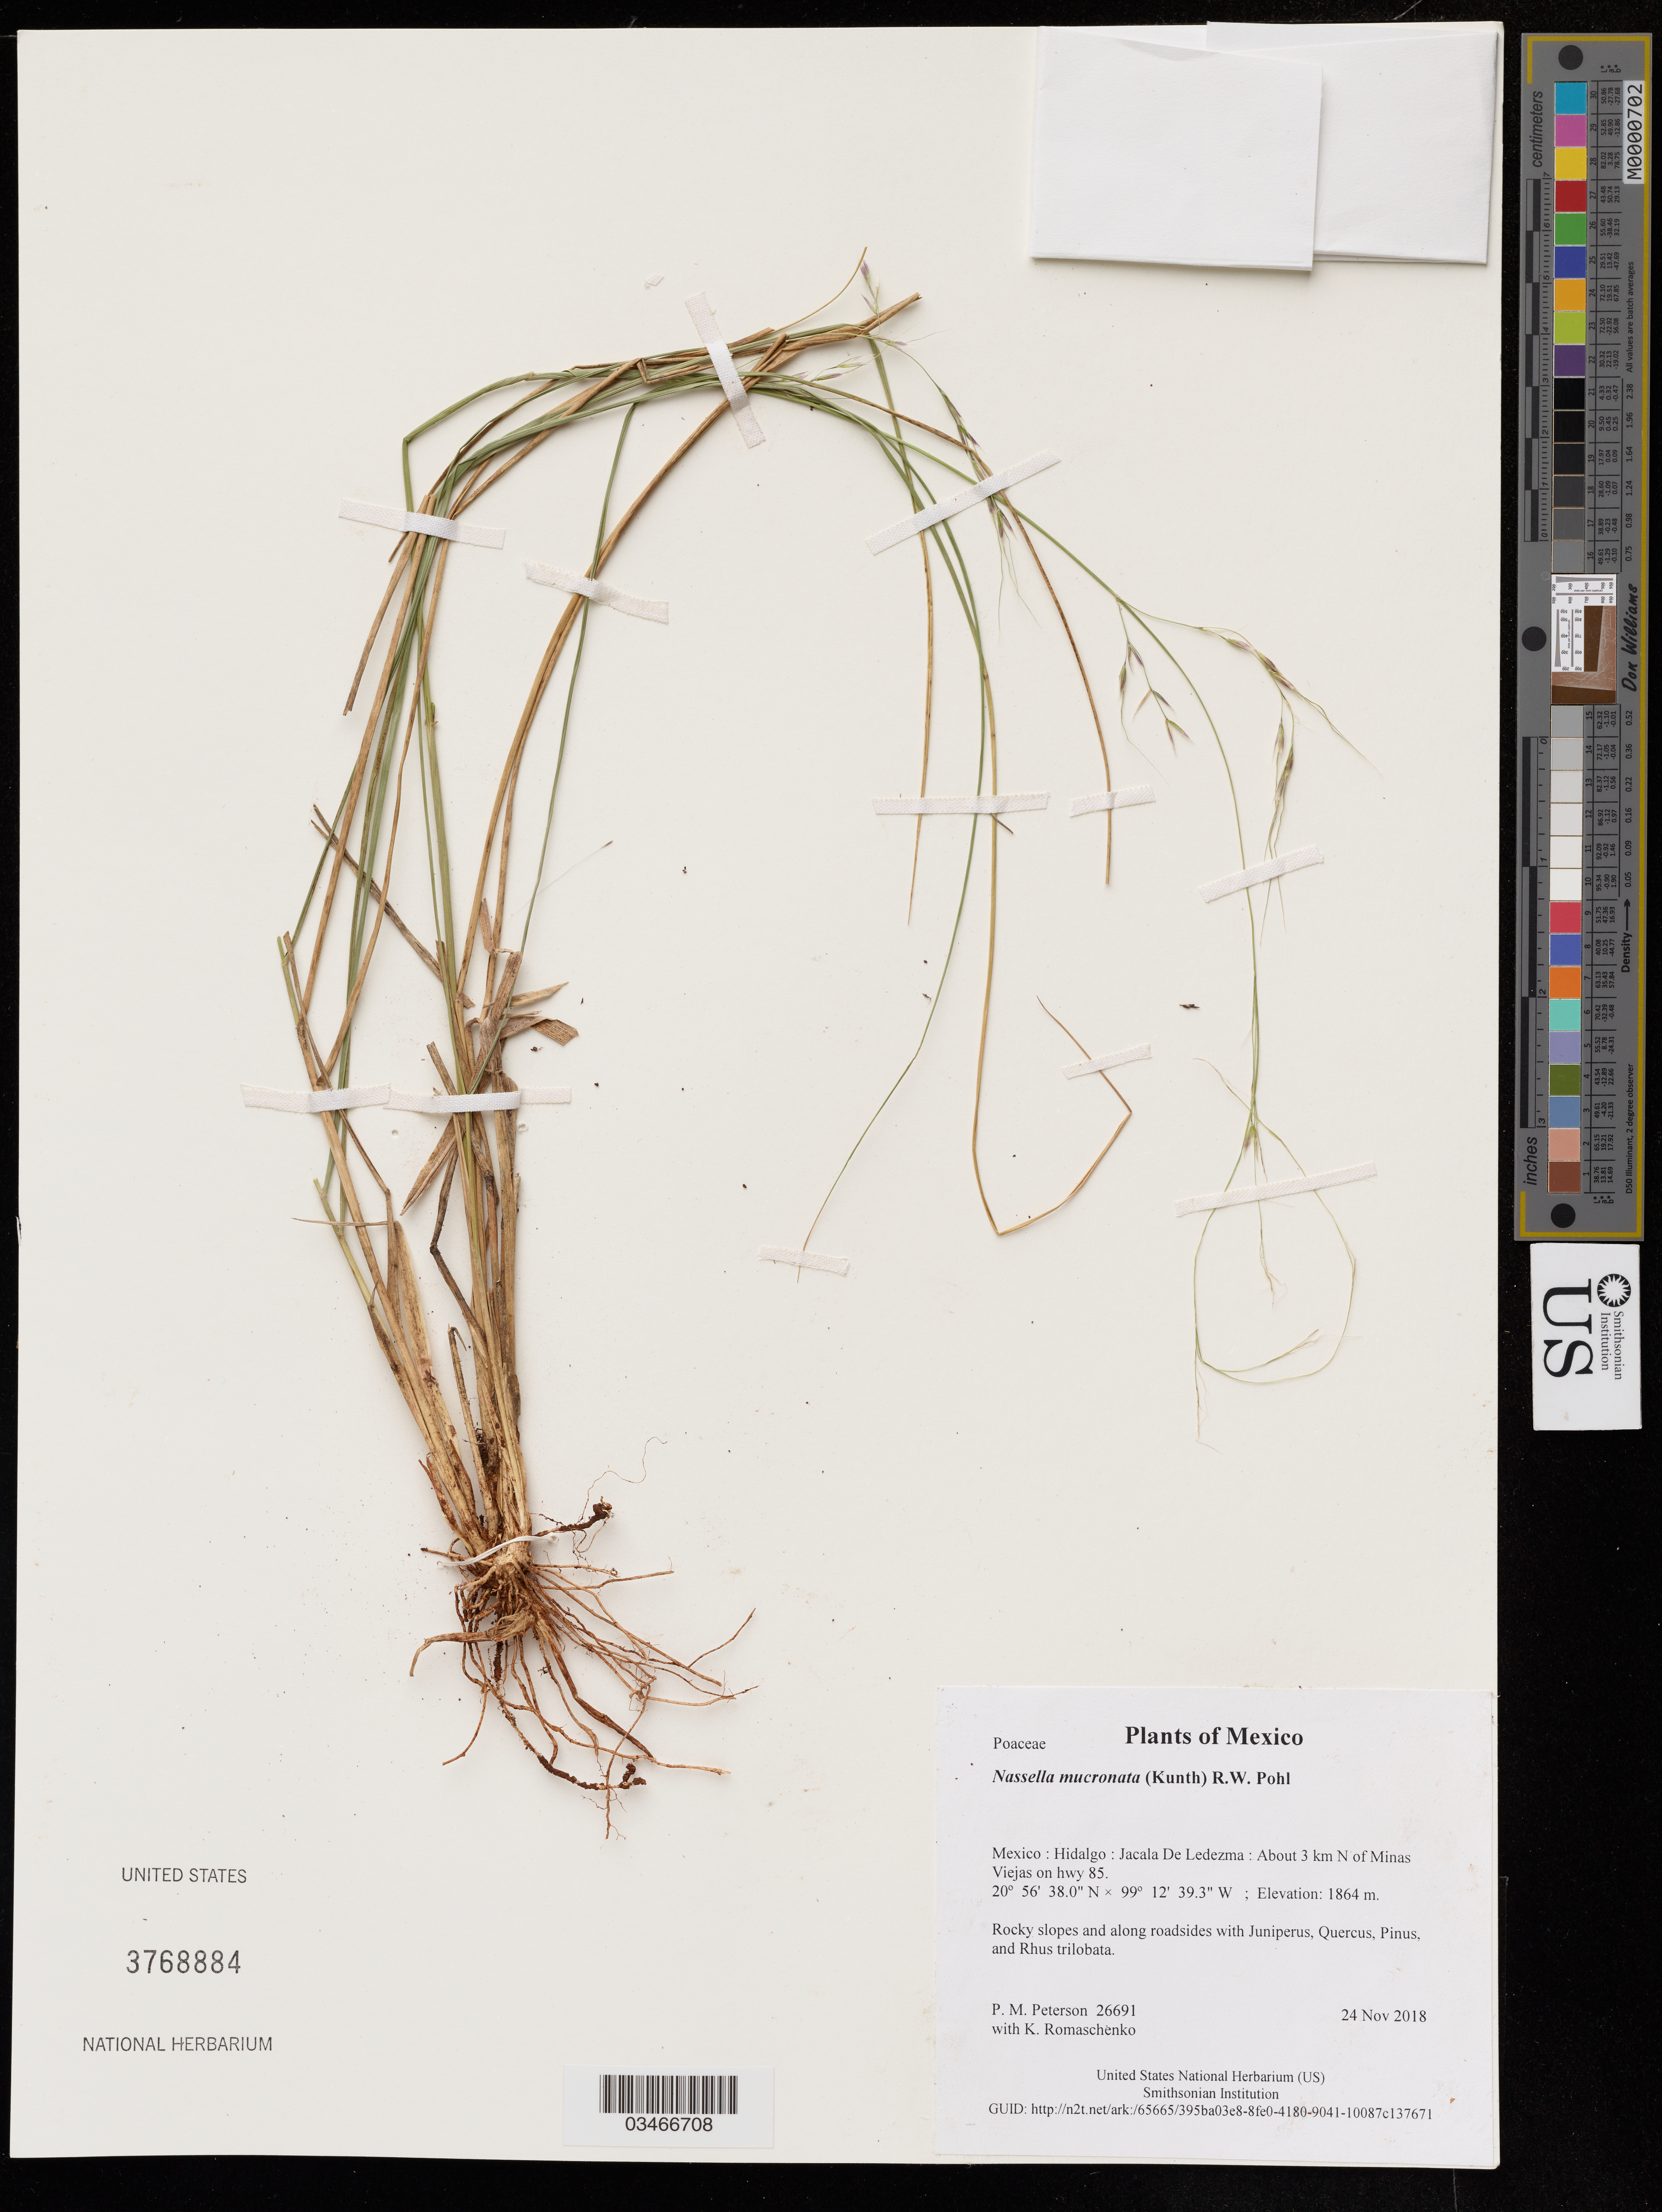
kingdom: Plantae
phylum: Tracheophyta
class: Liliopsida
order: Poales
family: Poaceae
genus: Nassella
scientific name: Nassella mucronata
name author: (Kunth) R.W. Pohl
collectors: P. M. Peterson & K. Romaschenko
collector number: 26691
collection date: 2018-11-24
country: Mexico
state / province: Hidalgo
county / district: Jacala De Ledezma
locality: About 3 km N of Minas Viejas on hwy 85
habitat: Rocky slopes and along roadsides with Juniperus, Quercus, Pinus, and Rhus trilobata.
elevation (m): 1864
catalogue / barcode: US 3768884